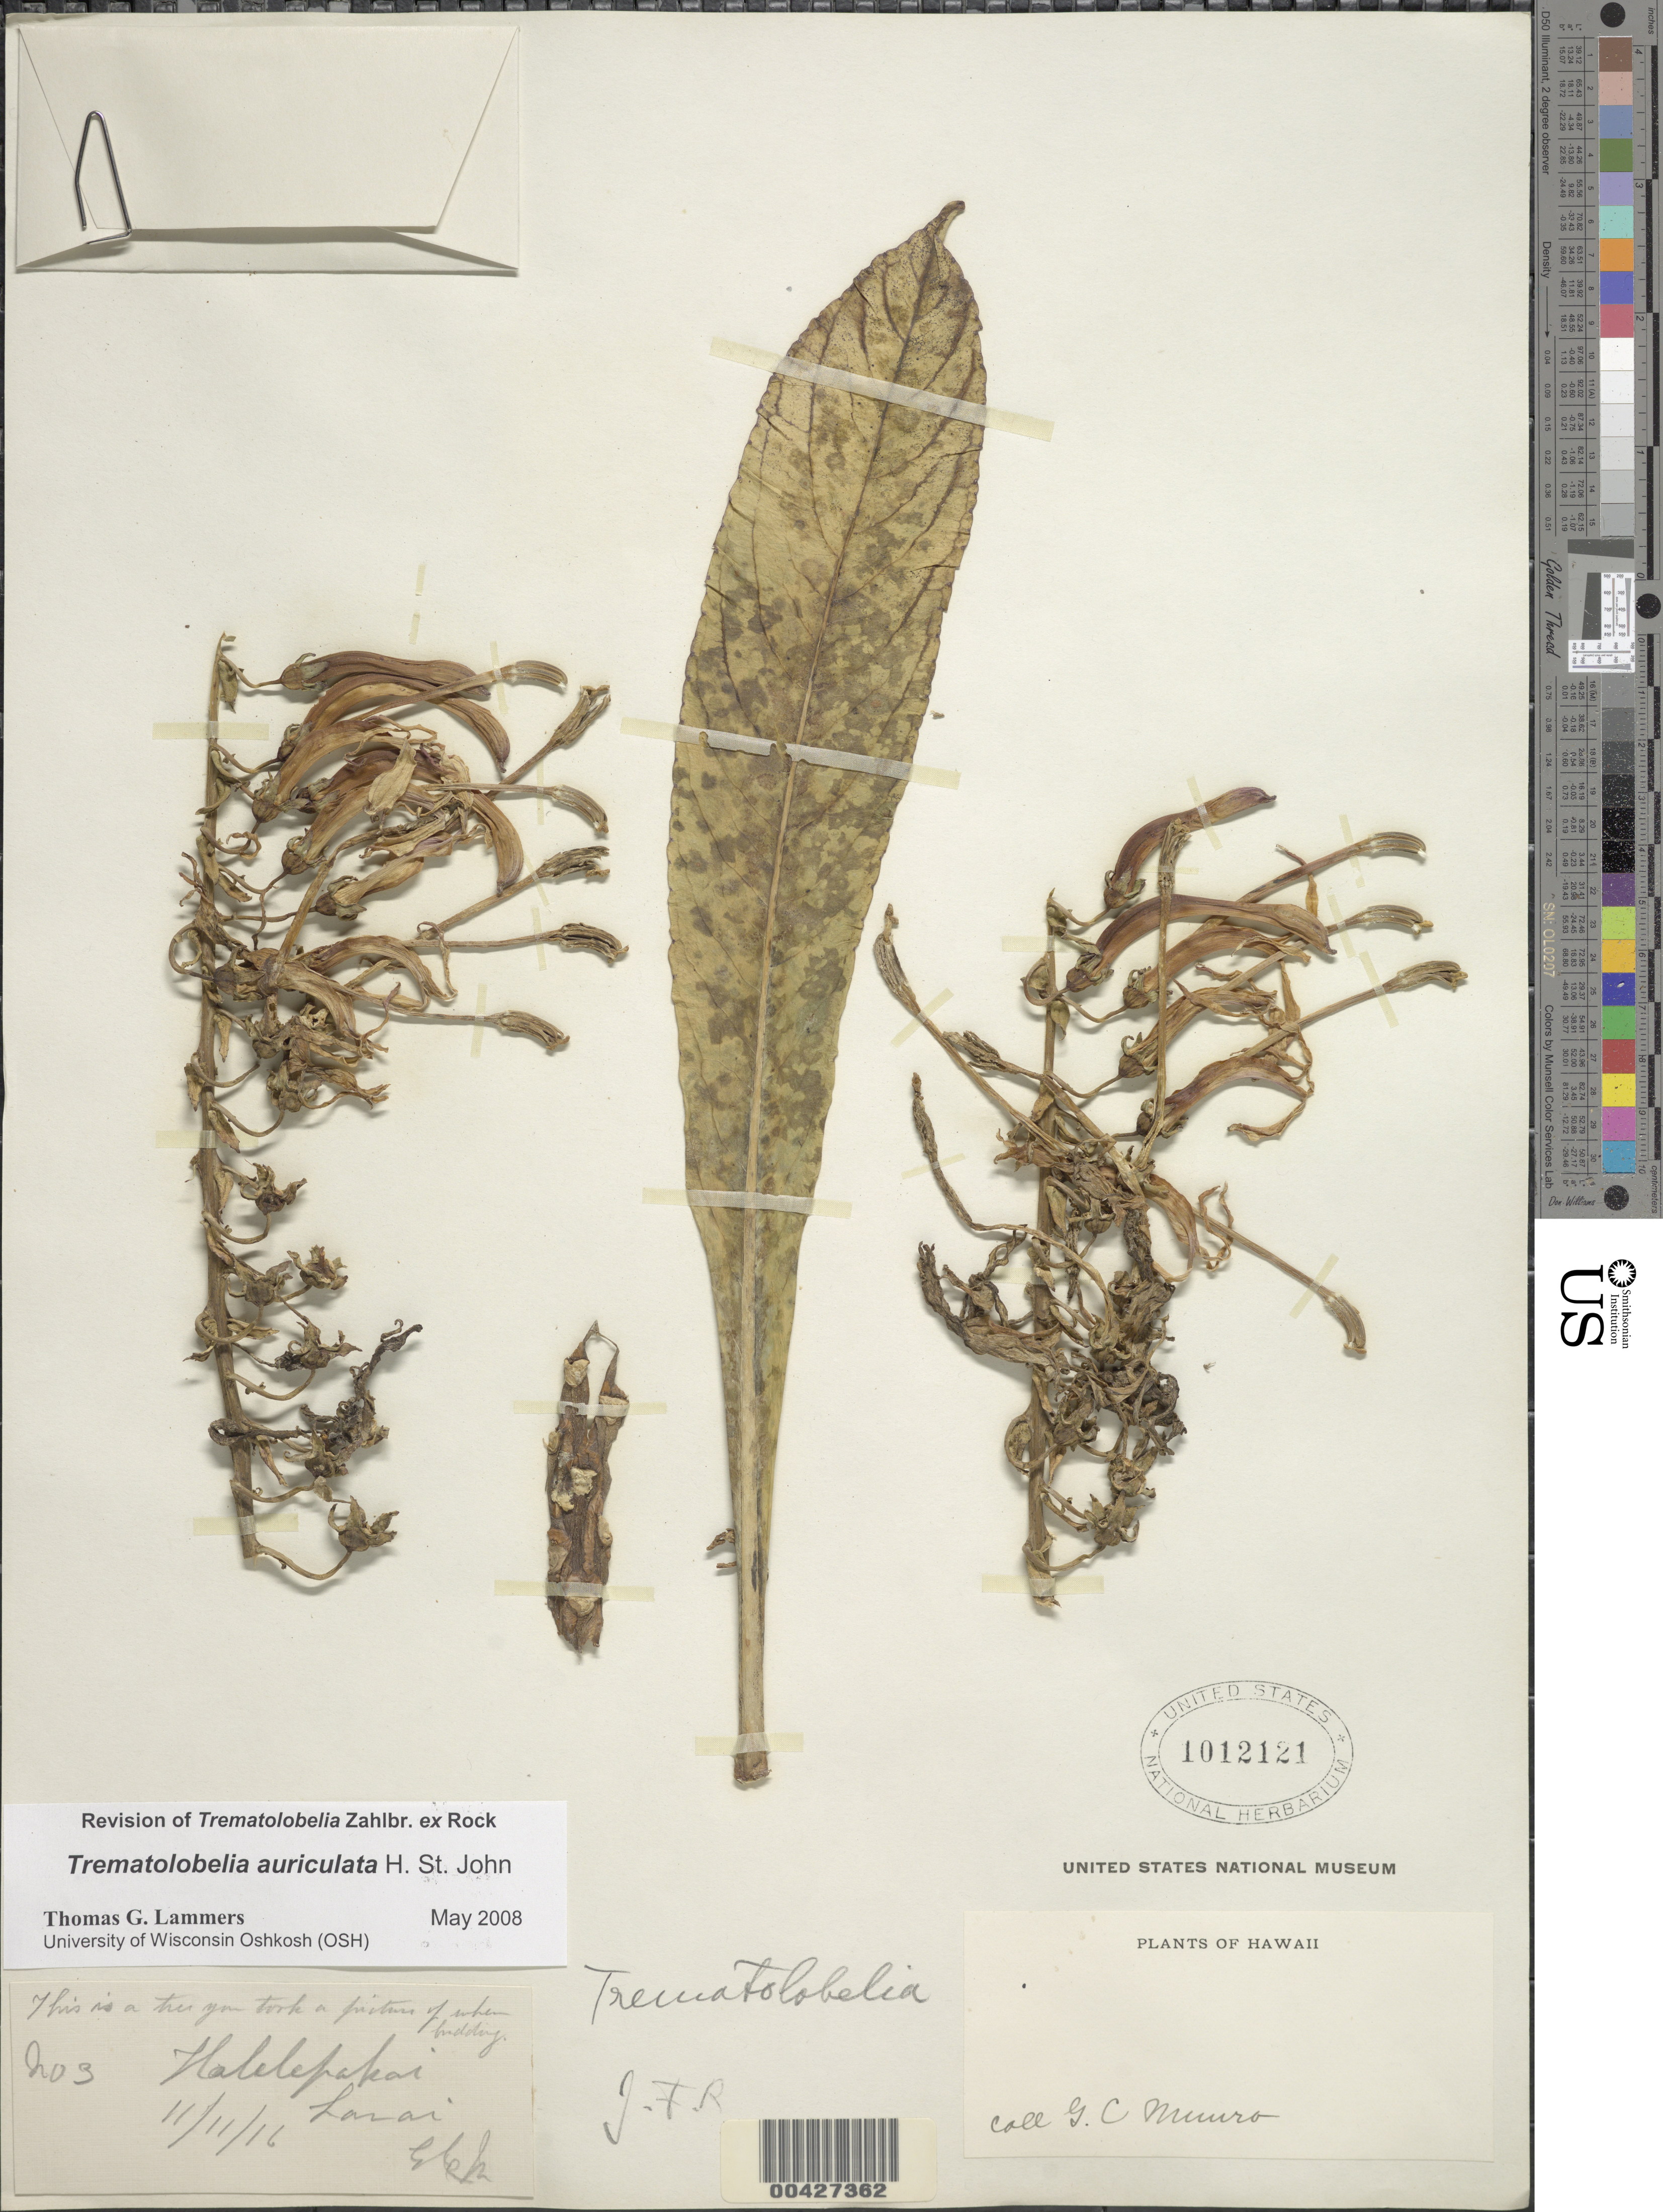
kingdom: Plantae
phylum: Tracheophyta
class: Magnoliopsida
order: Asterales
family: Campanulaceae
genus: Trematolobelia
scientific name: Trematolobelia auriculata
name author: H. St. John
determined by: Lammers, T. G.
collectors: G. C. Munro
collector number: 203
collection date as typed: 11 Nov 1916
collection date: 1916-11-11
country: United States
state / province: Hawaii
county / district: Maui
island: Lana'i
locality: Halelepakai?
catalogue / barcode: US 1012121